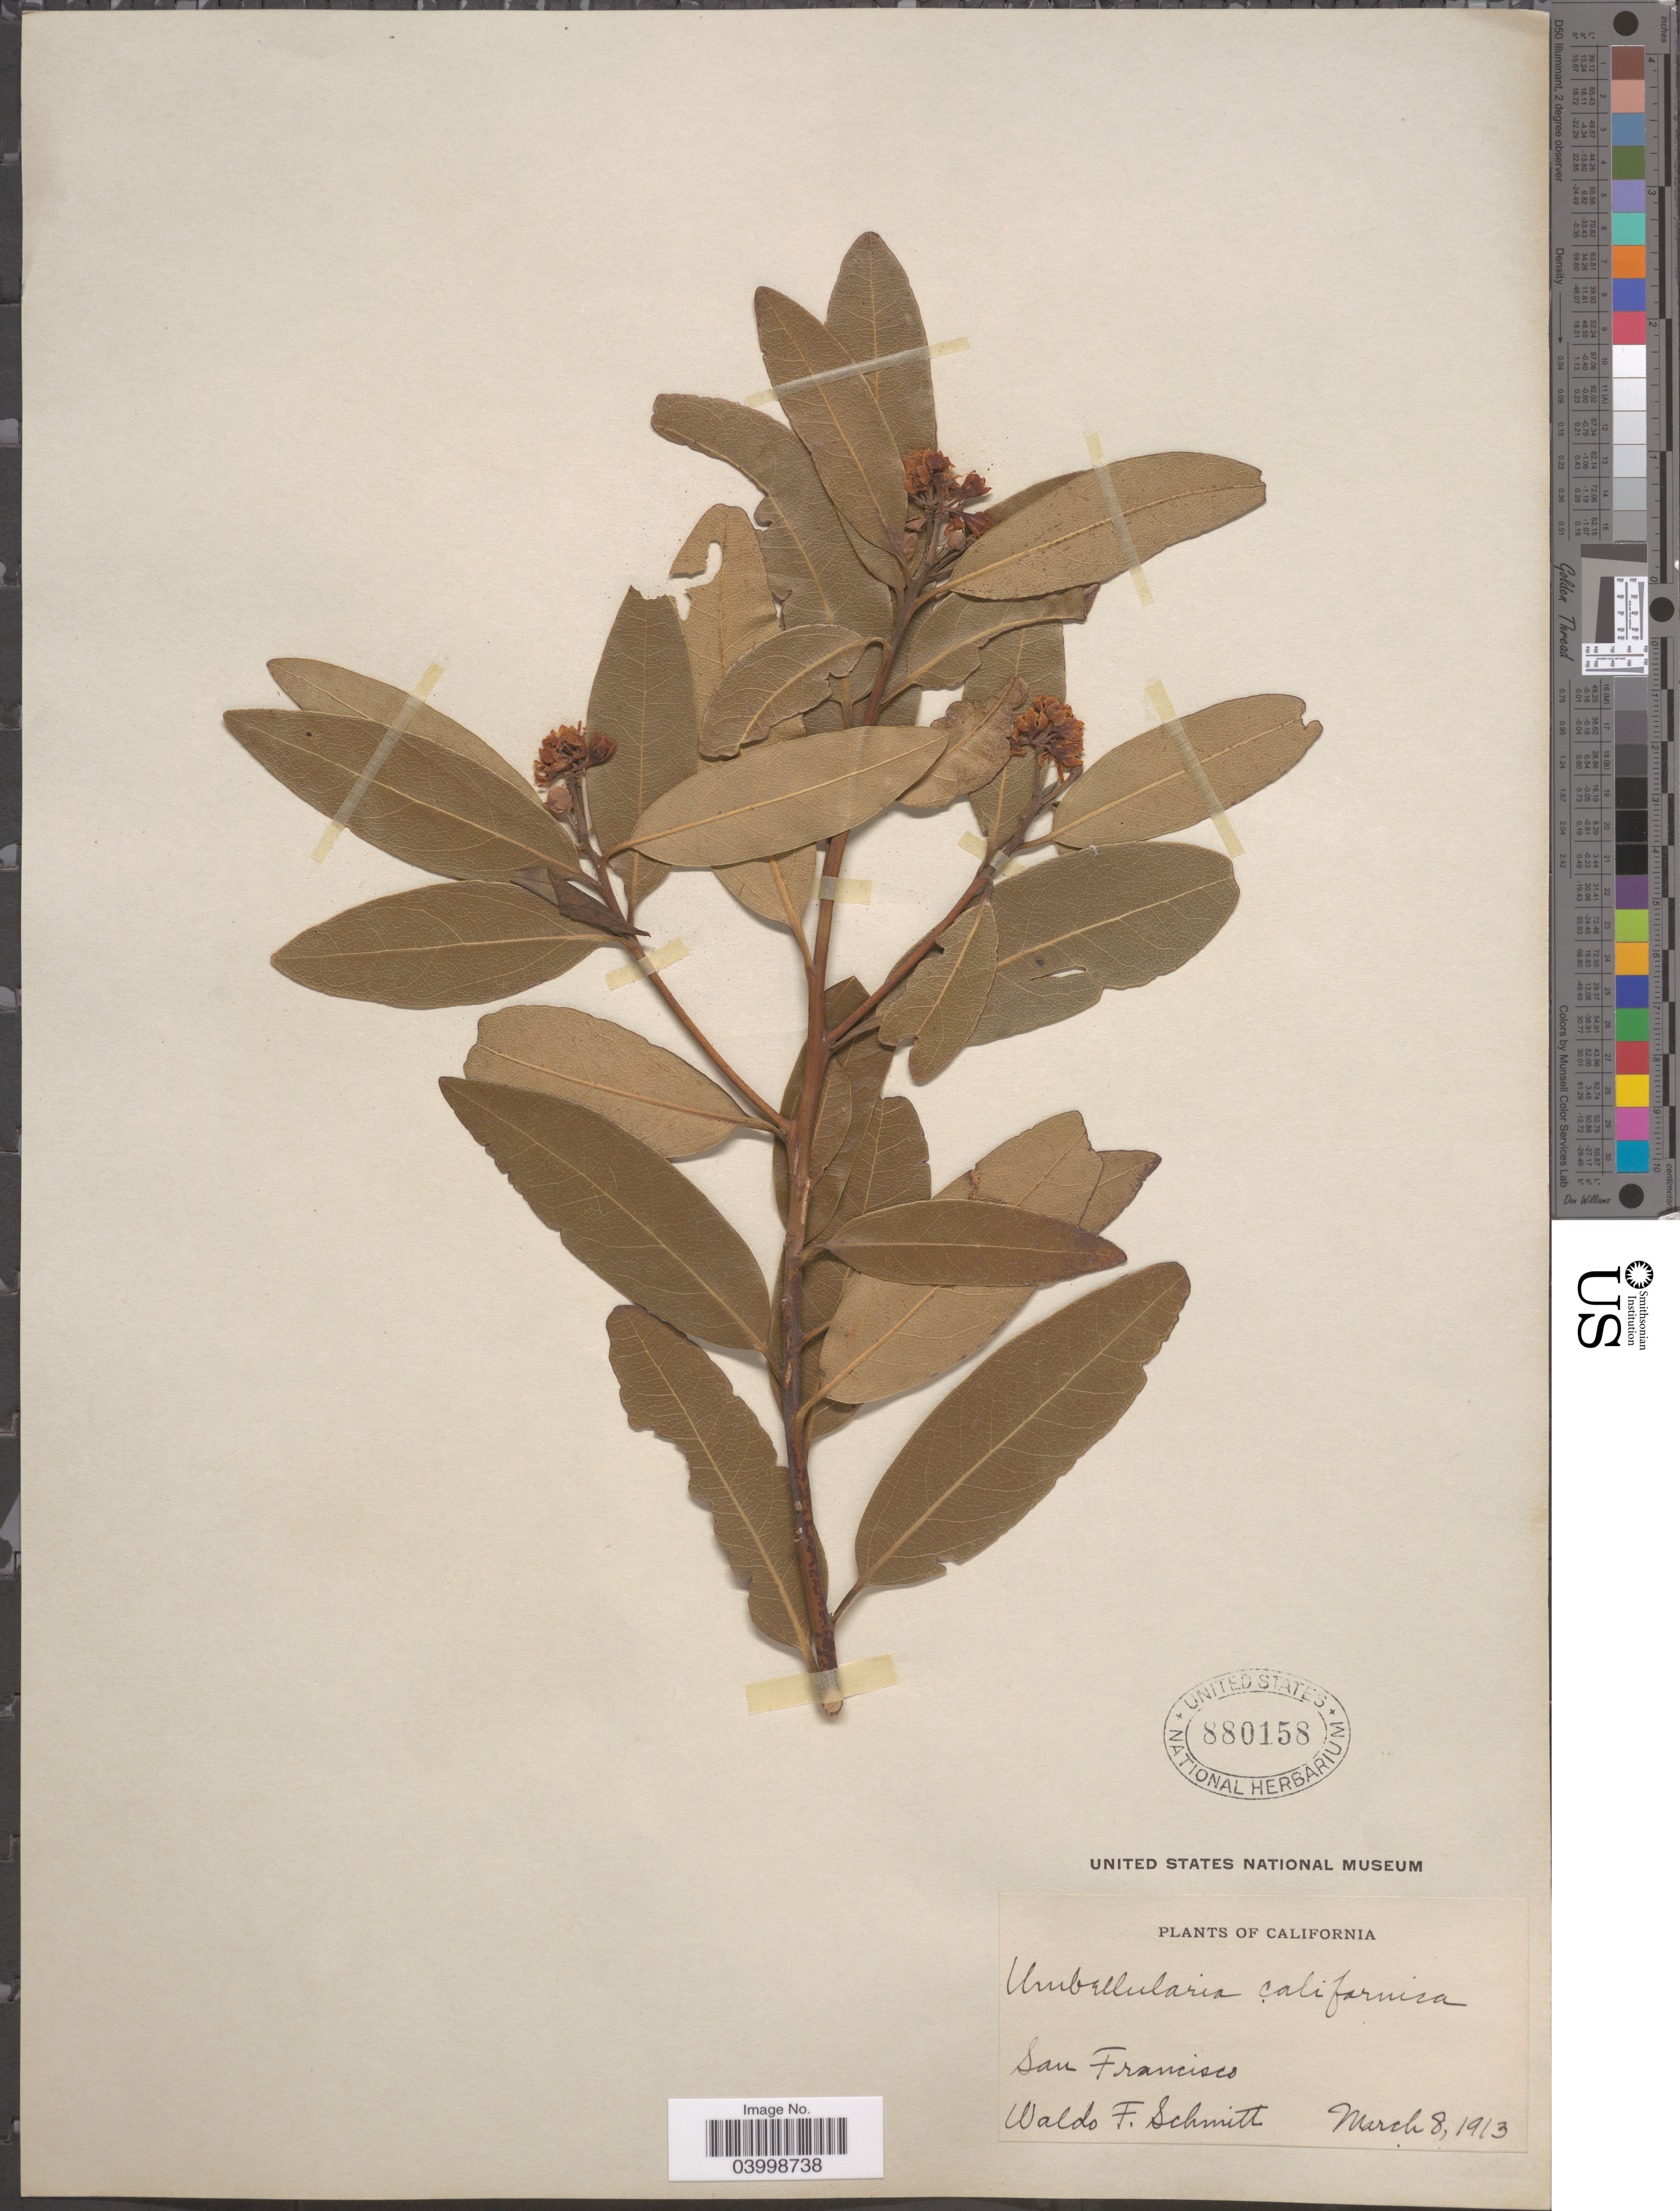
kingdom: Plantae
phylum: Tracheophyta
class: Magnoliopsida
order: Laurales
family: Lauraceae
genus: Umbellularia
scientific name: Umbellularia californica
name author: (Hook. & Arn.) Nutt.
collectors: W. F. Schmitt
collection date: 1913-03-08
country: United States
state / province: California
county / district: San Francisco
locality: San Francisco.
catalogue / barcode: US 880158